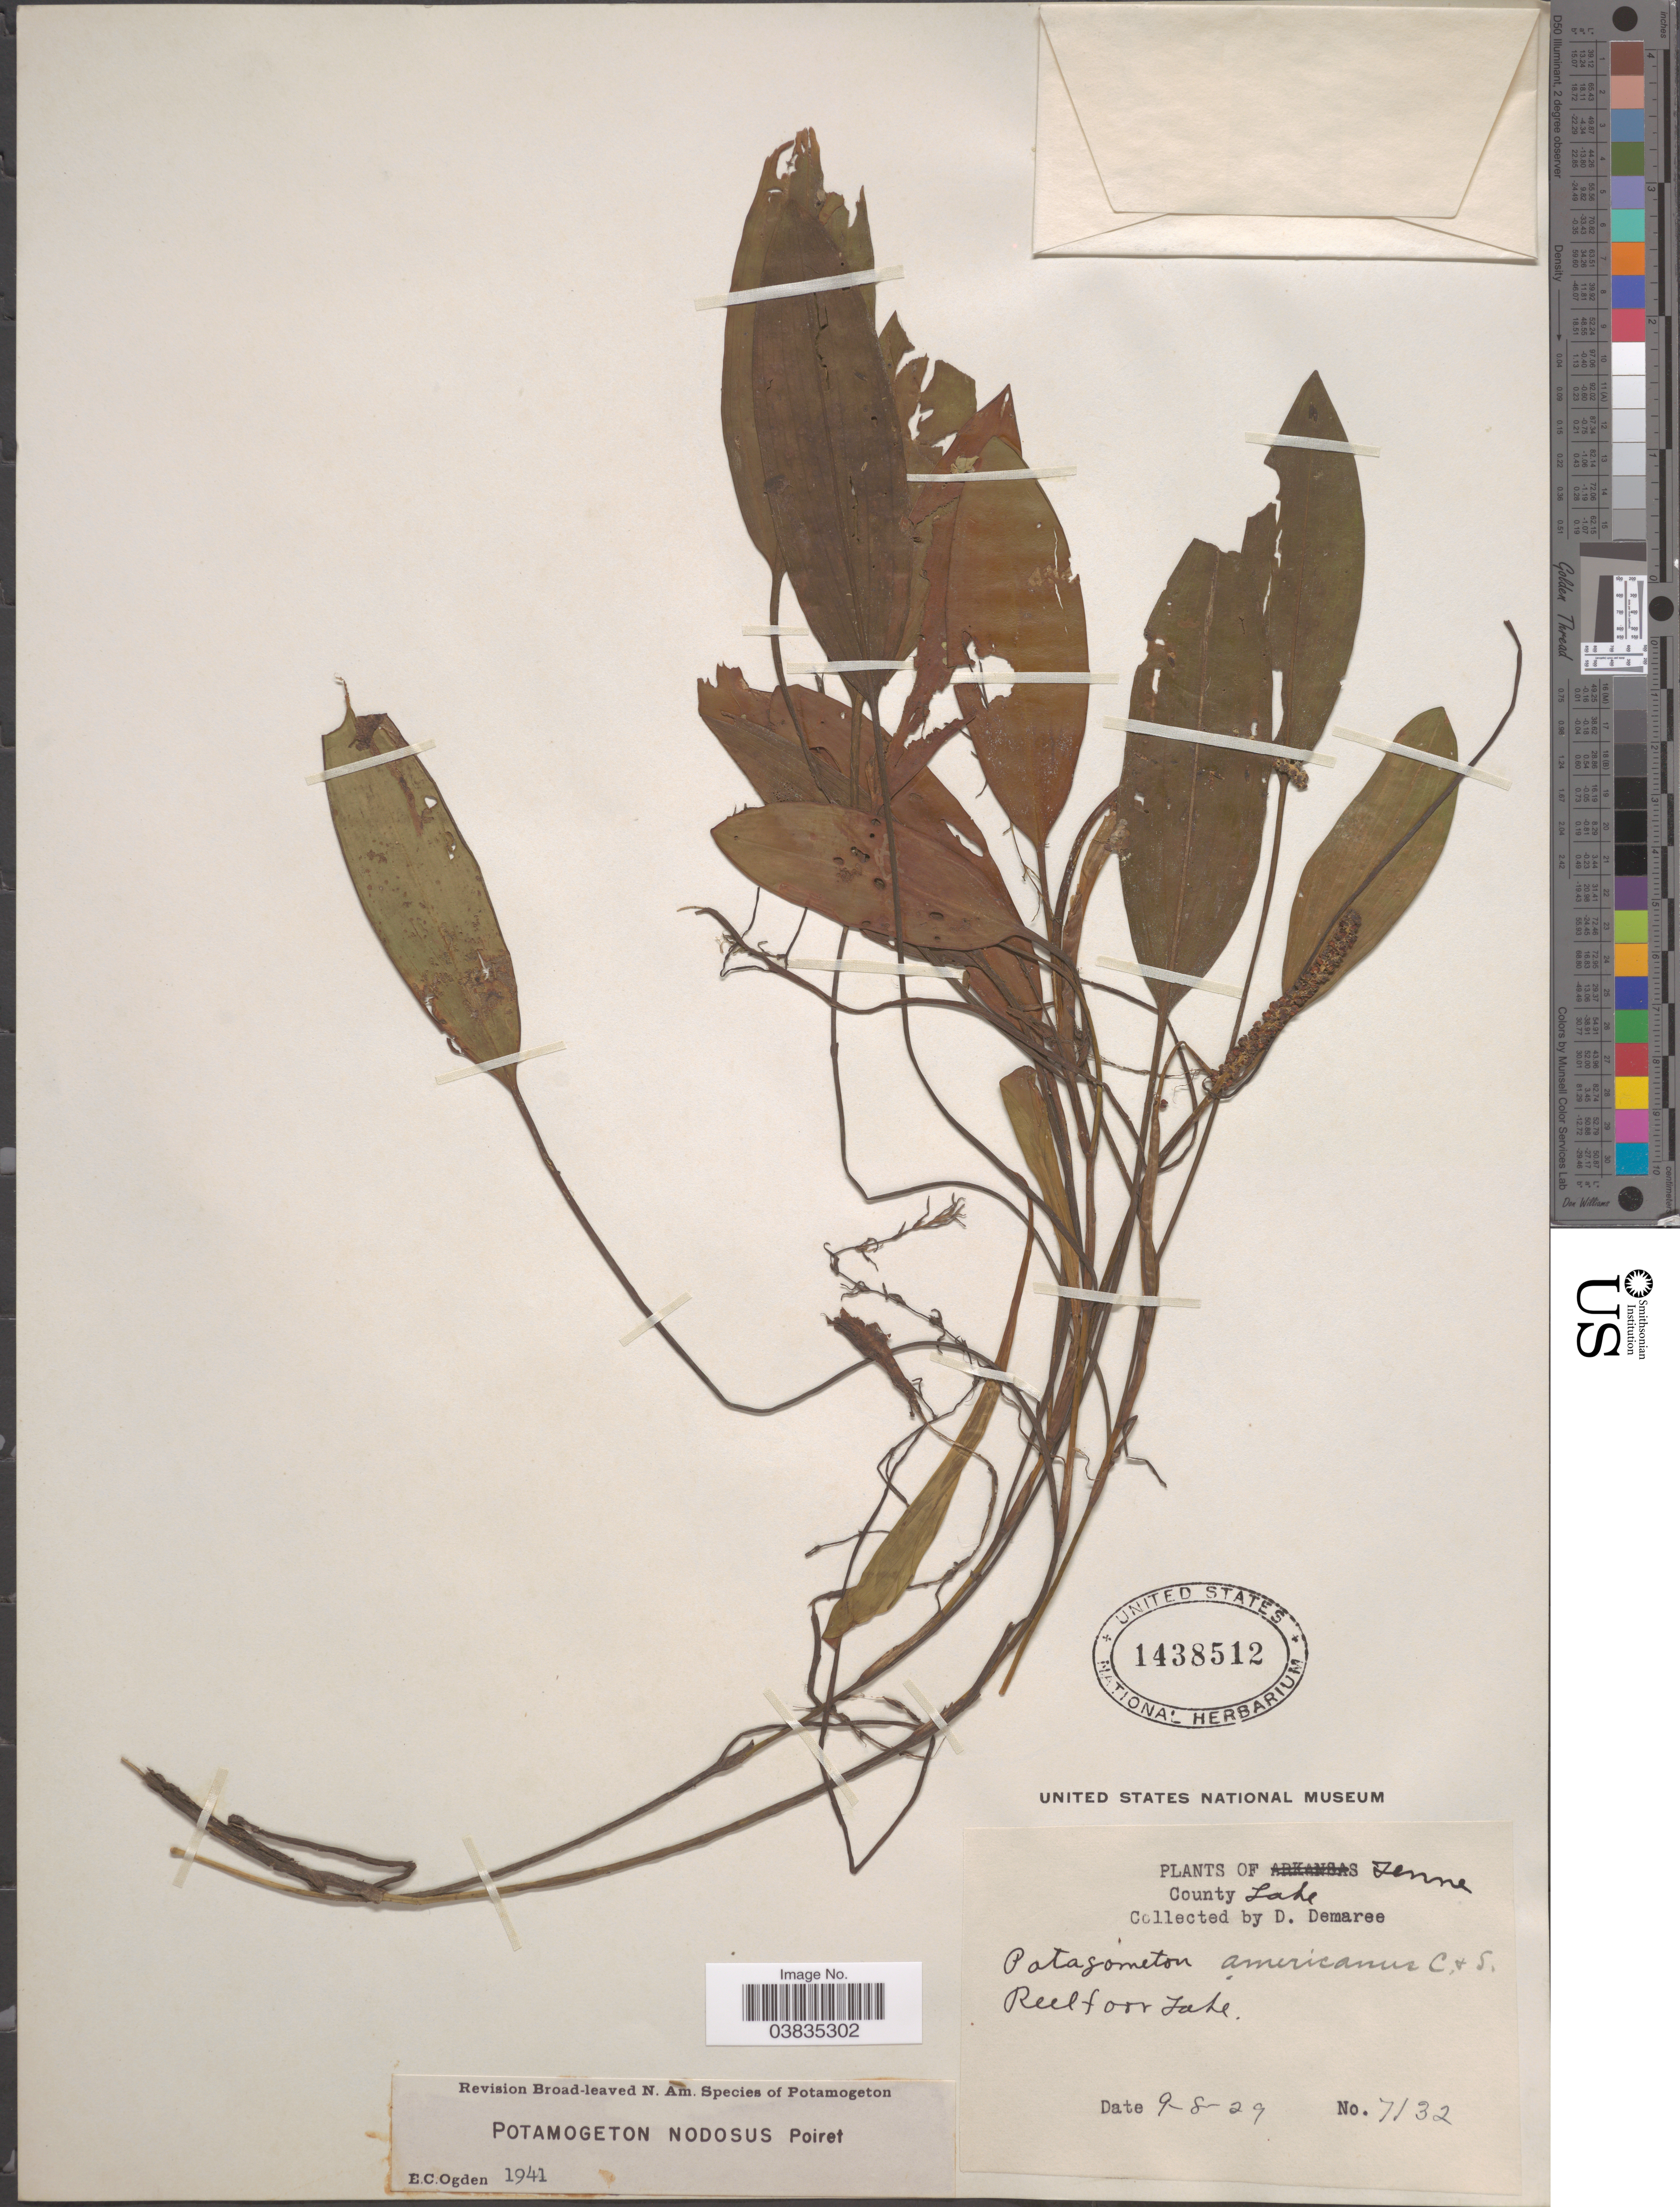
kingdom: Plantae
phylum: Tracheophyta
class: Liliopsida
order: Alismatales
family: Potamogetonaceae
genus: Potamogeton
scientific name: Potamogeton nodosus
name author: Poir.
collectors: D. Demaree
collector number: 7132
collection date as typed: Transcribed d/m/y: 8/9/29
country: United States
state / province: Tennessee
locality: County Lake. Reelfoot Lake.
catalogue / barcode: US 1438512